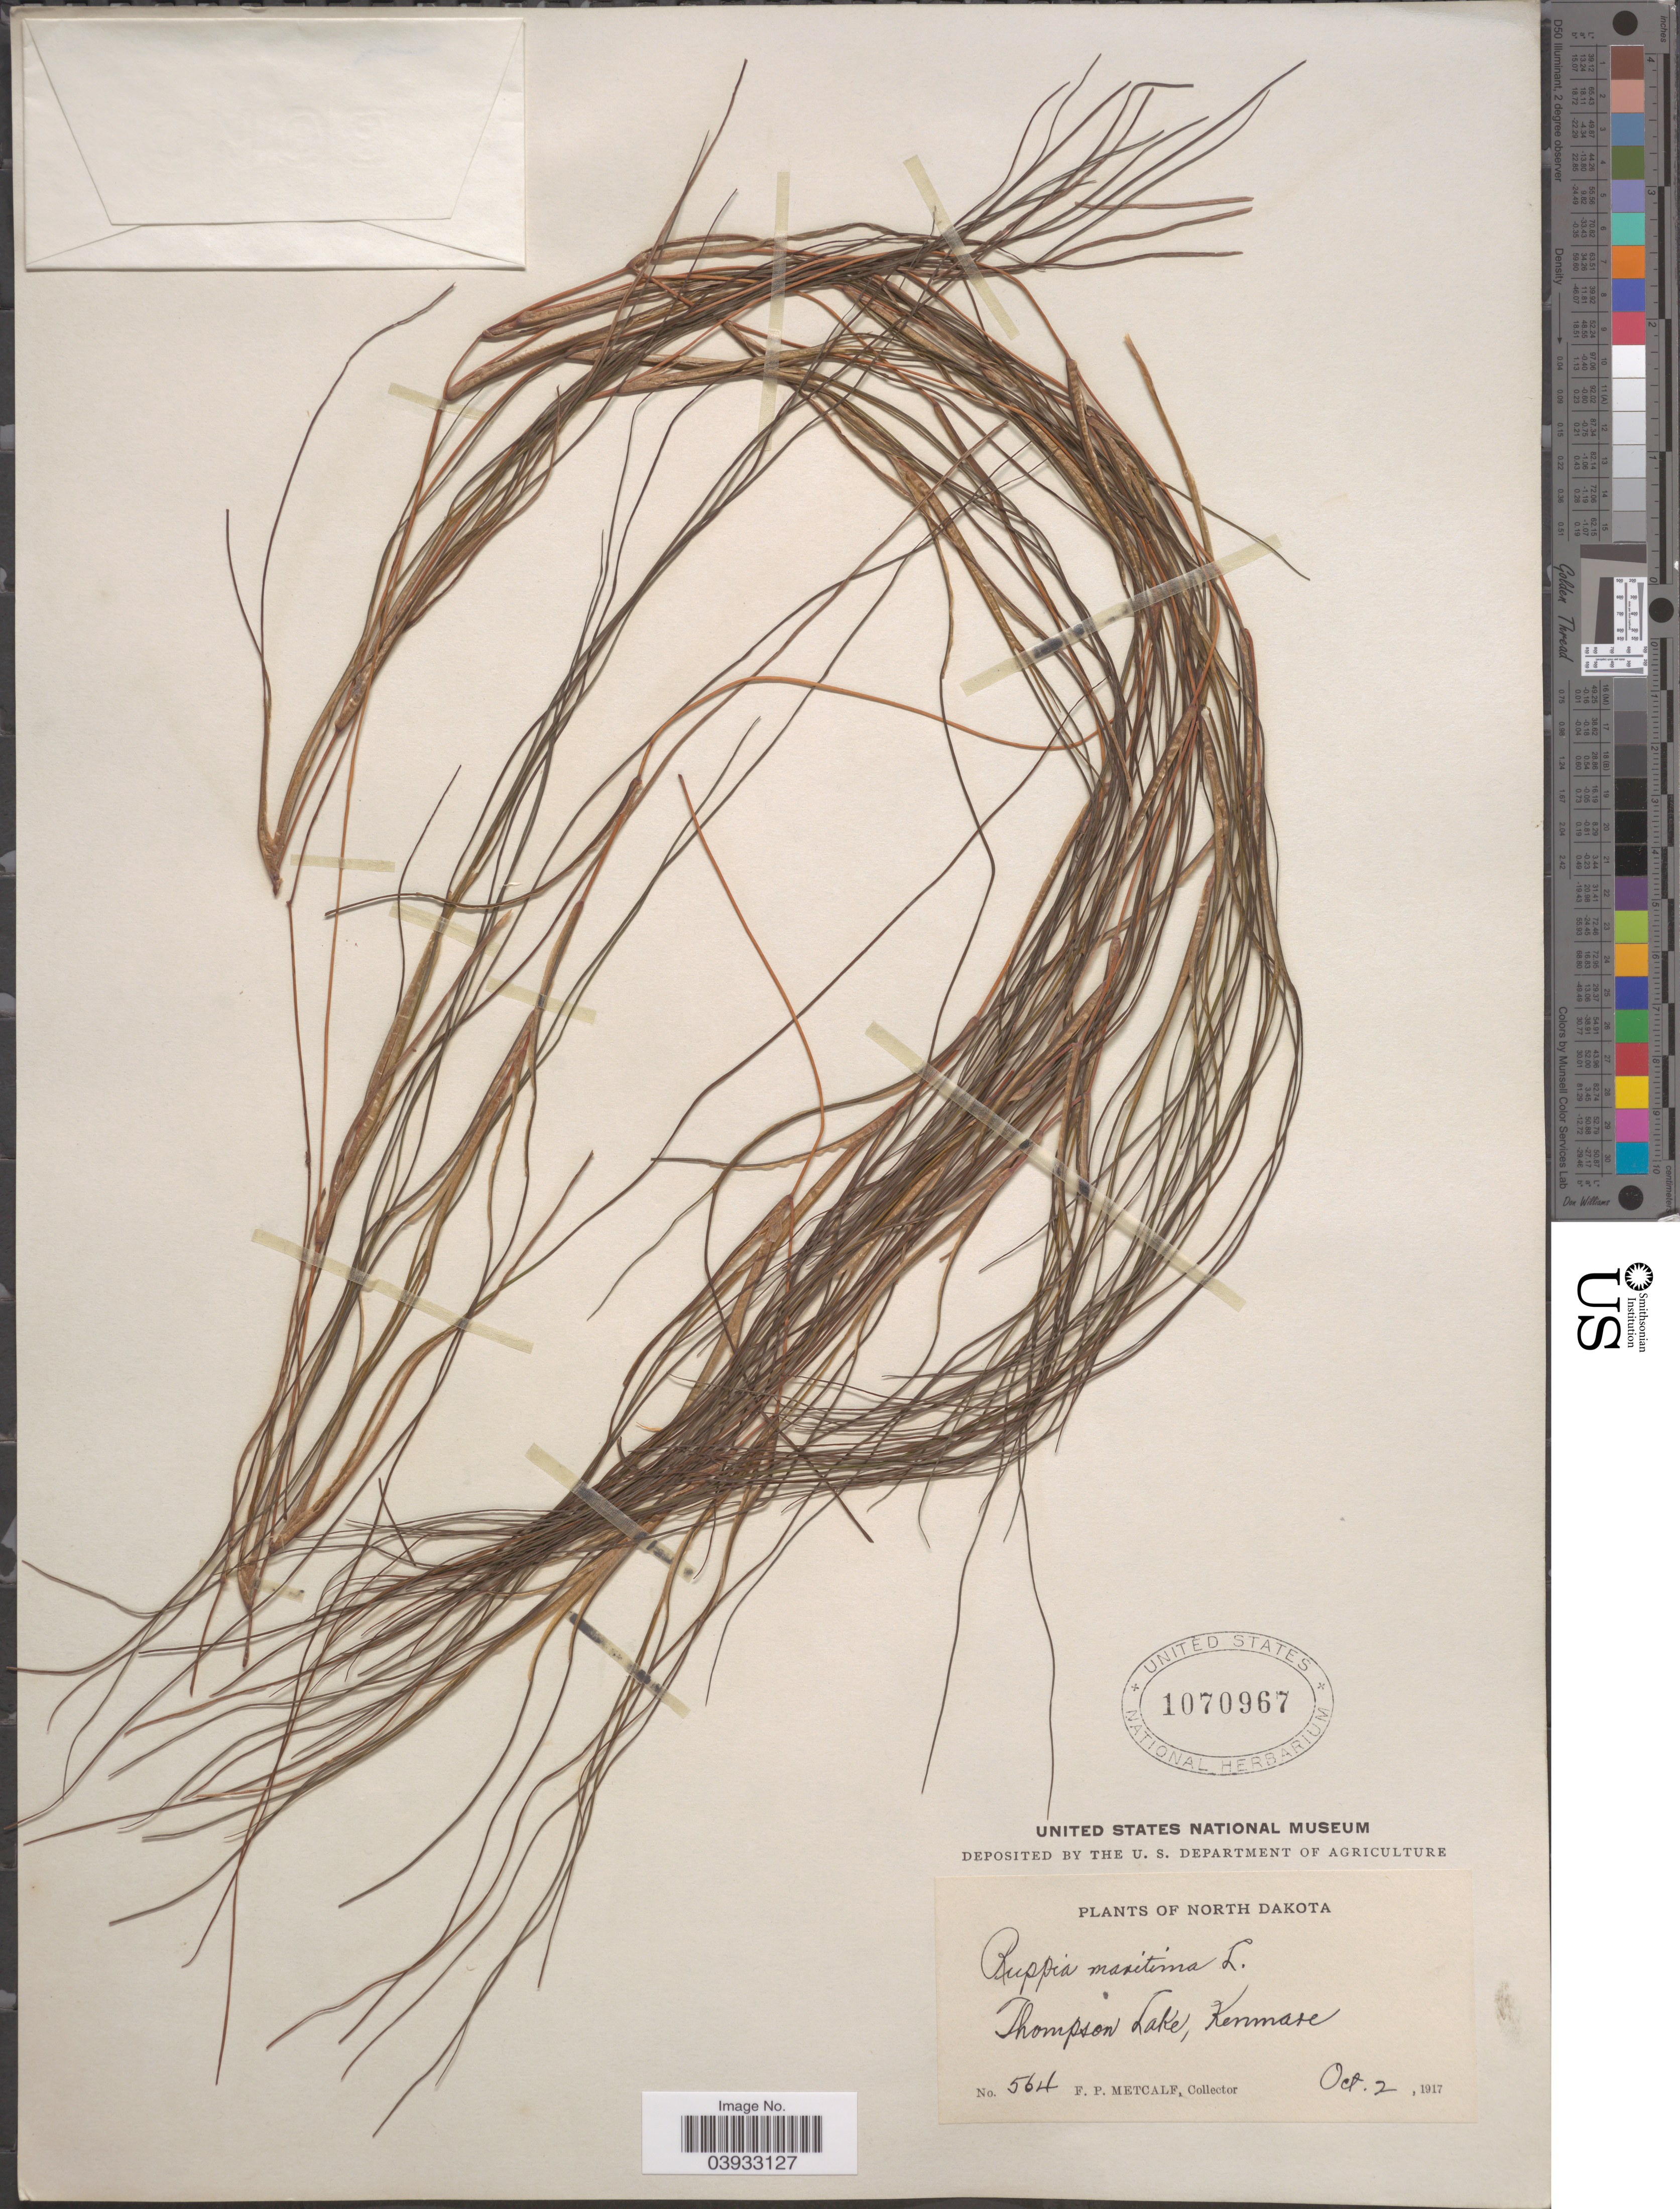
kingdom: Plantae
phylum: Tracheophyta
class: Liliopsida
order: Alismatales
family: Ruppiaceae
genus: Ruppia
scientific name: Ruppia maritima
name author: L.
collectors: F. Metcalf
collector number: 564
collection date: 1917-10-02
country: United States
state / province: North Dakota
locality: Thompson Lake, Kenmare.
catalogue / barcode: US 1070967